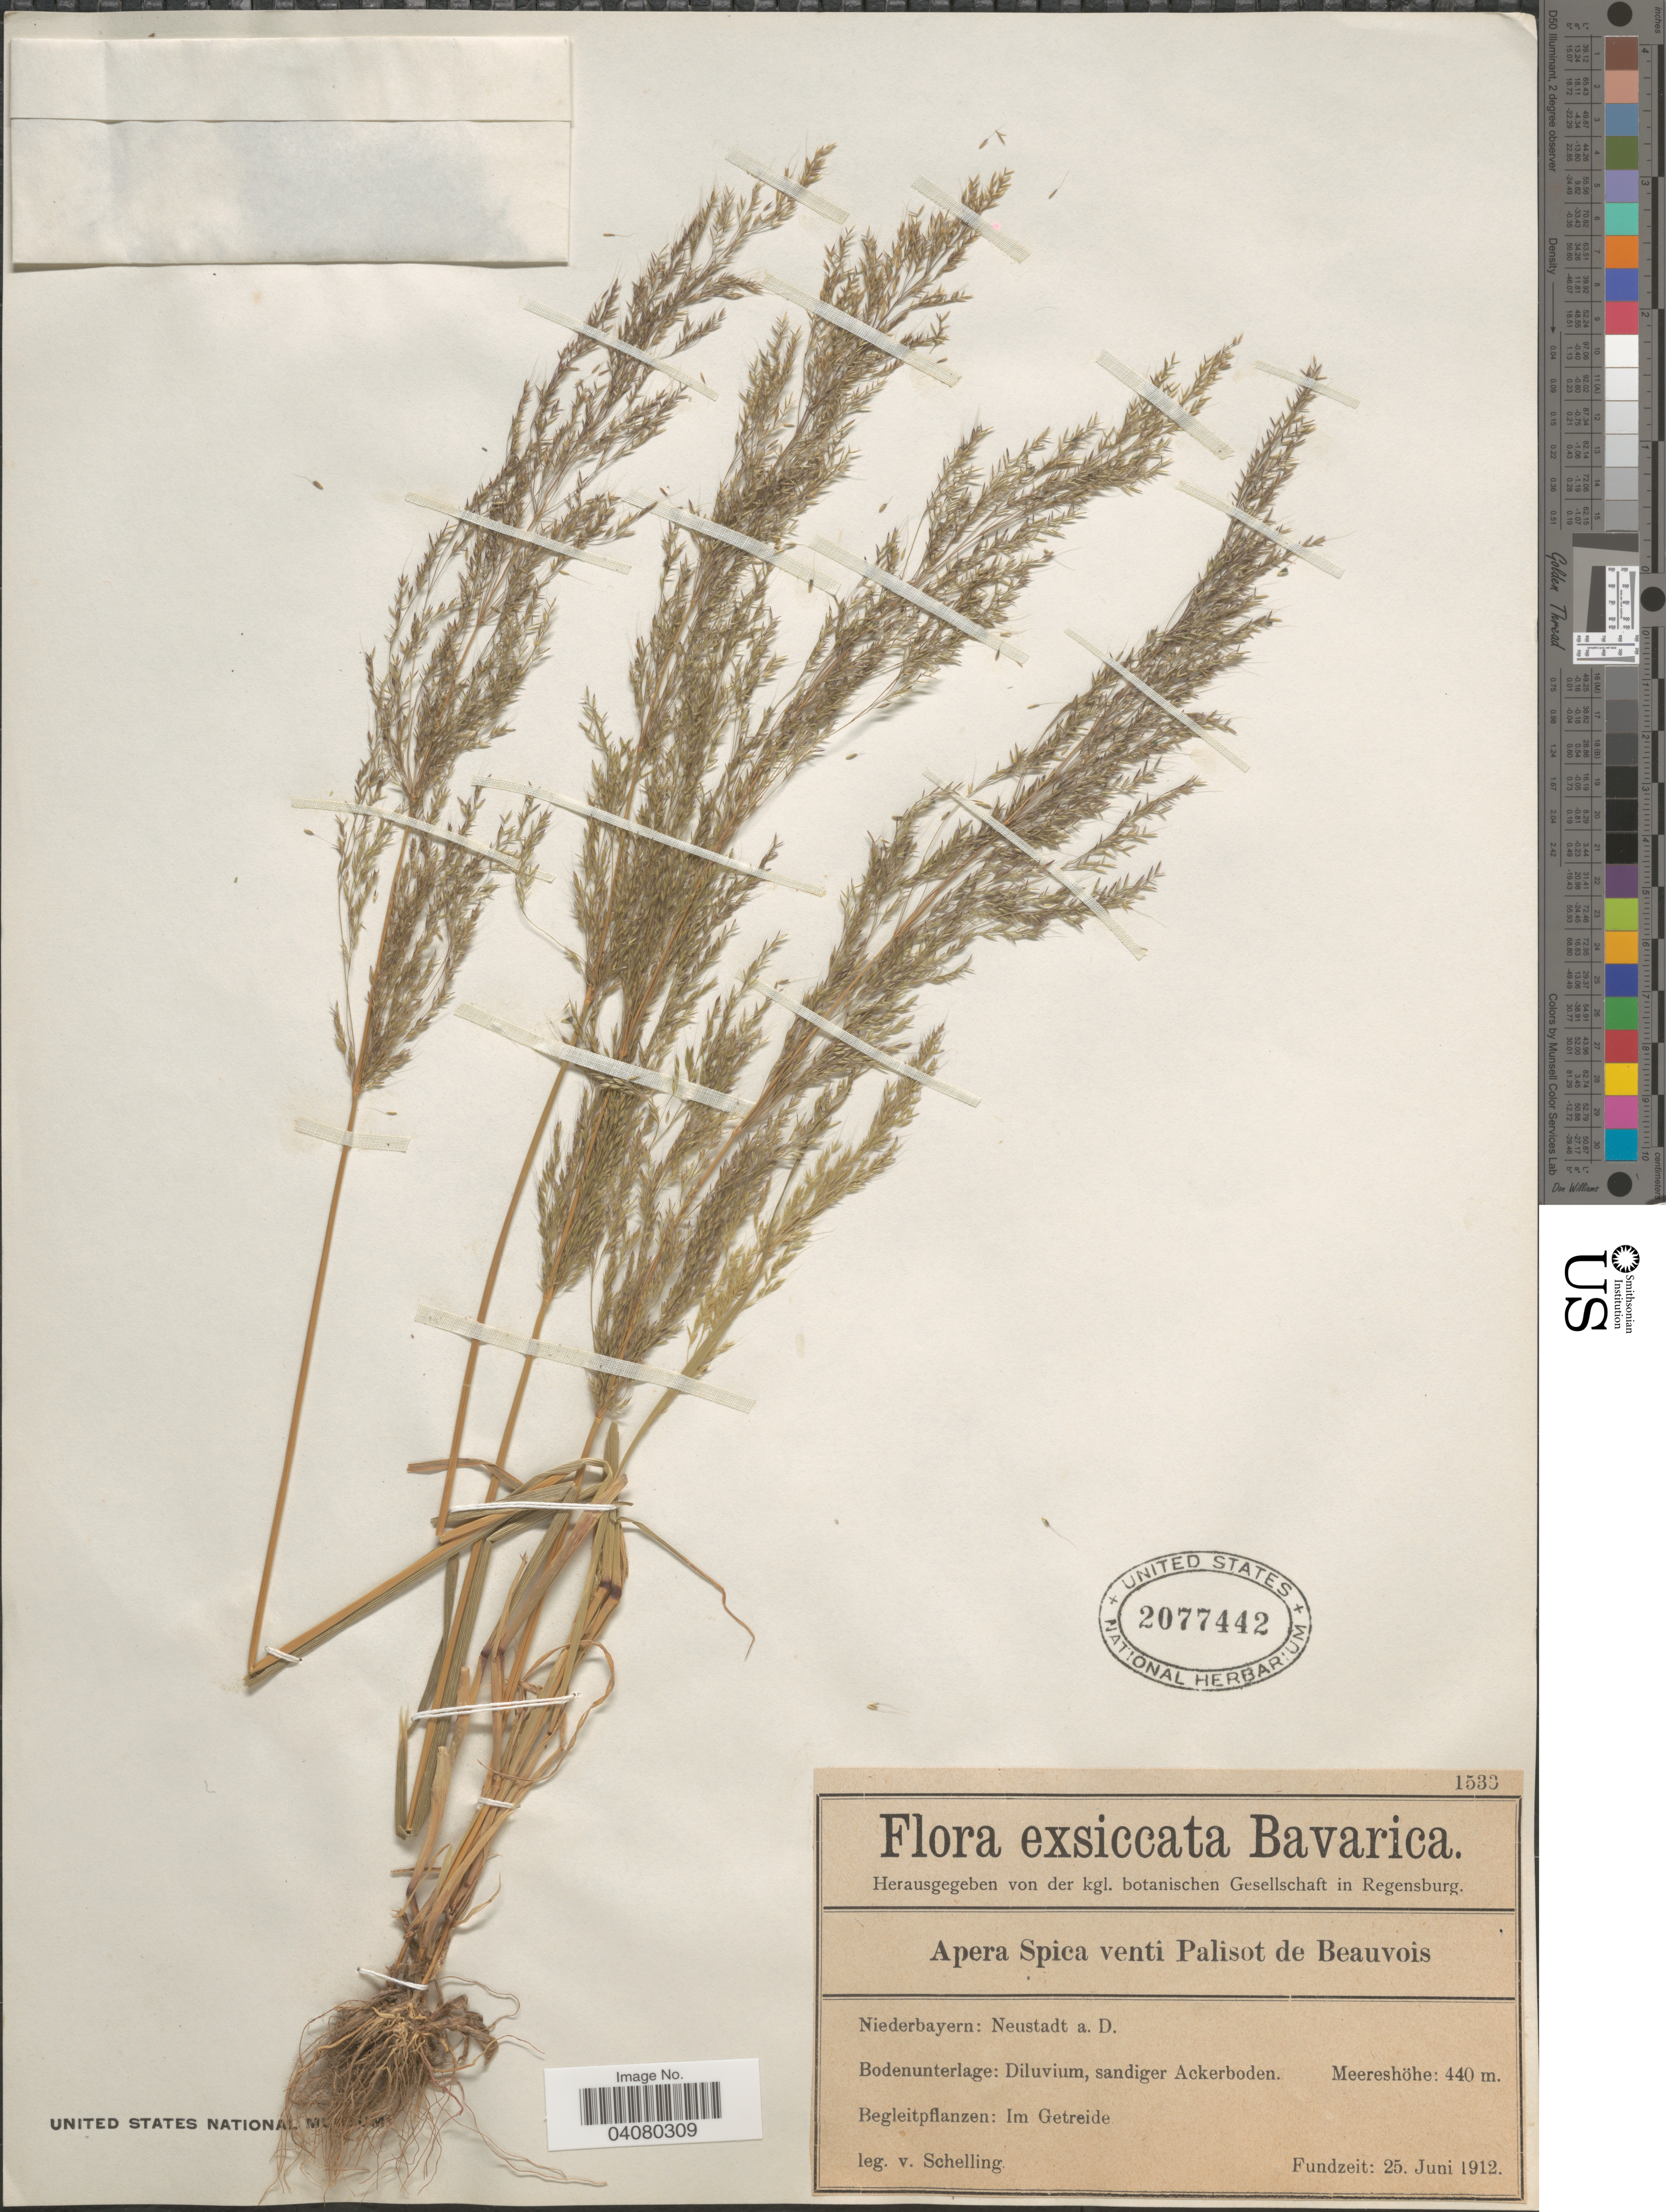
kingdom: Plantae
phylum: Tracheophyta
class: Liliopsida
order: Poales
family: Poaceae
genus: Apera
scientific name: Apera spica-venti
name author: (L.) P. Beauv.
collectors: V. Schelling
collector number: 1533*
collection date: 1912-06-25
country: Germany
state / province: Bayern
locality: Bavarica. Niederbayern: Neustadt a. D.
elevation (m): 440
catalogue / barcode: US 2077442